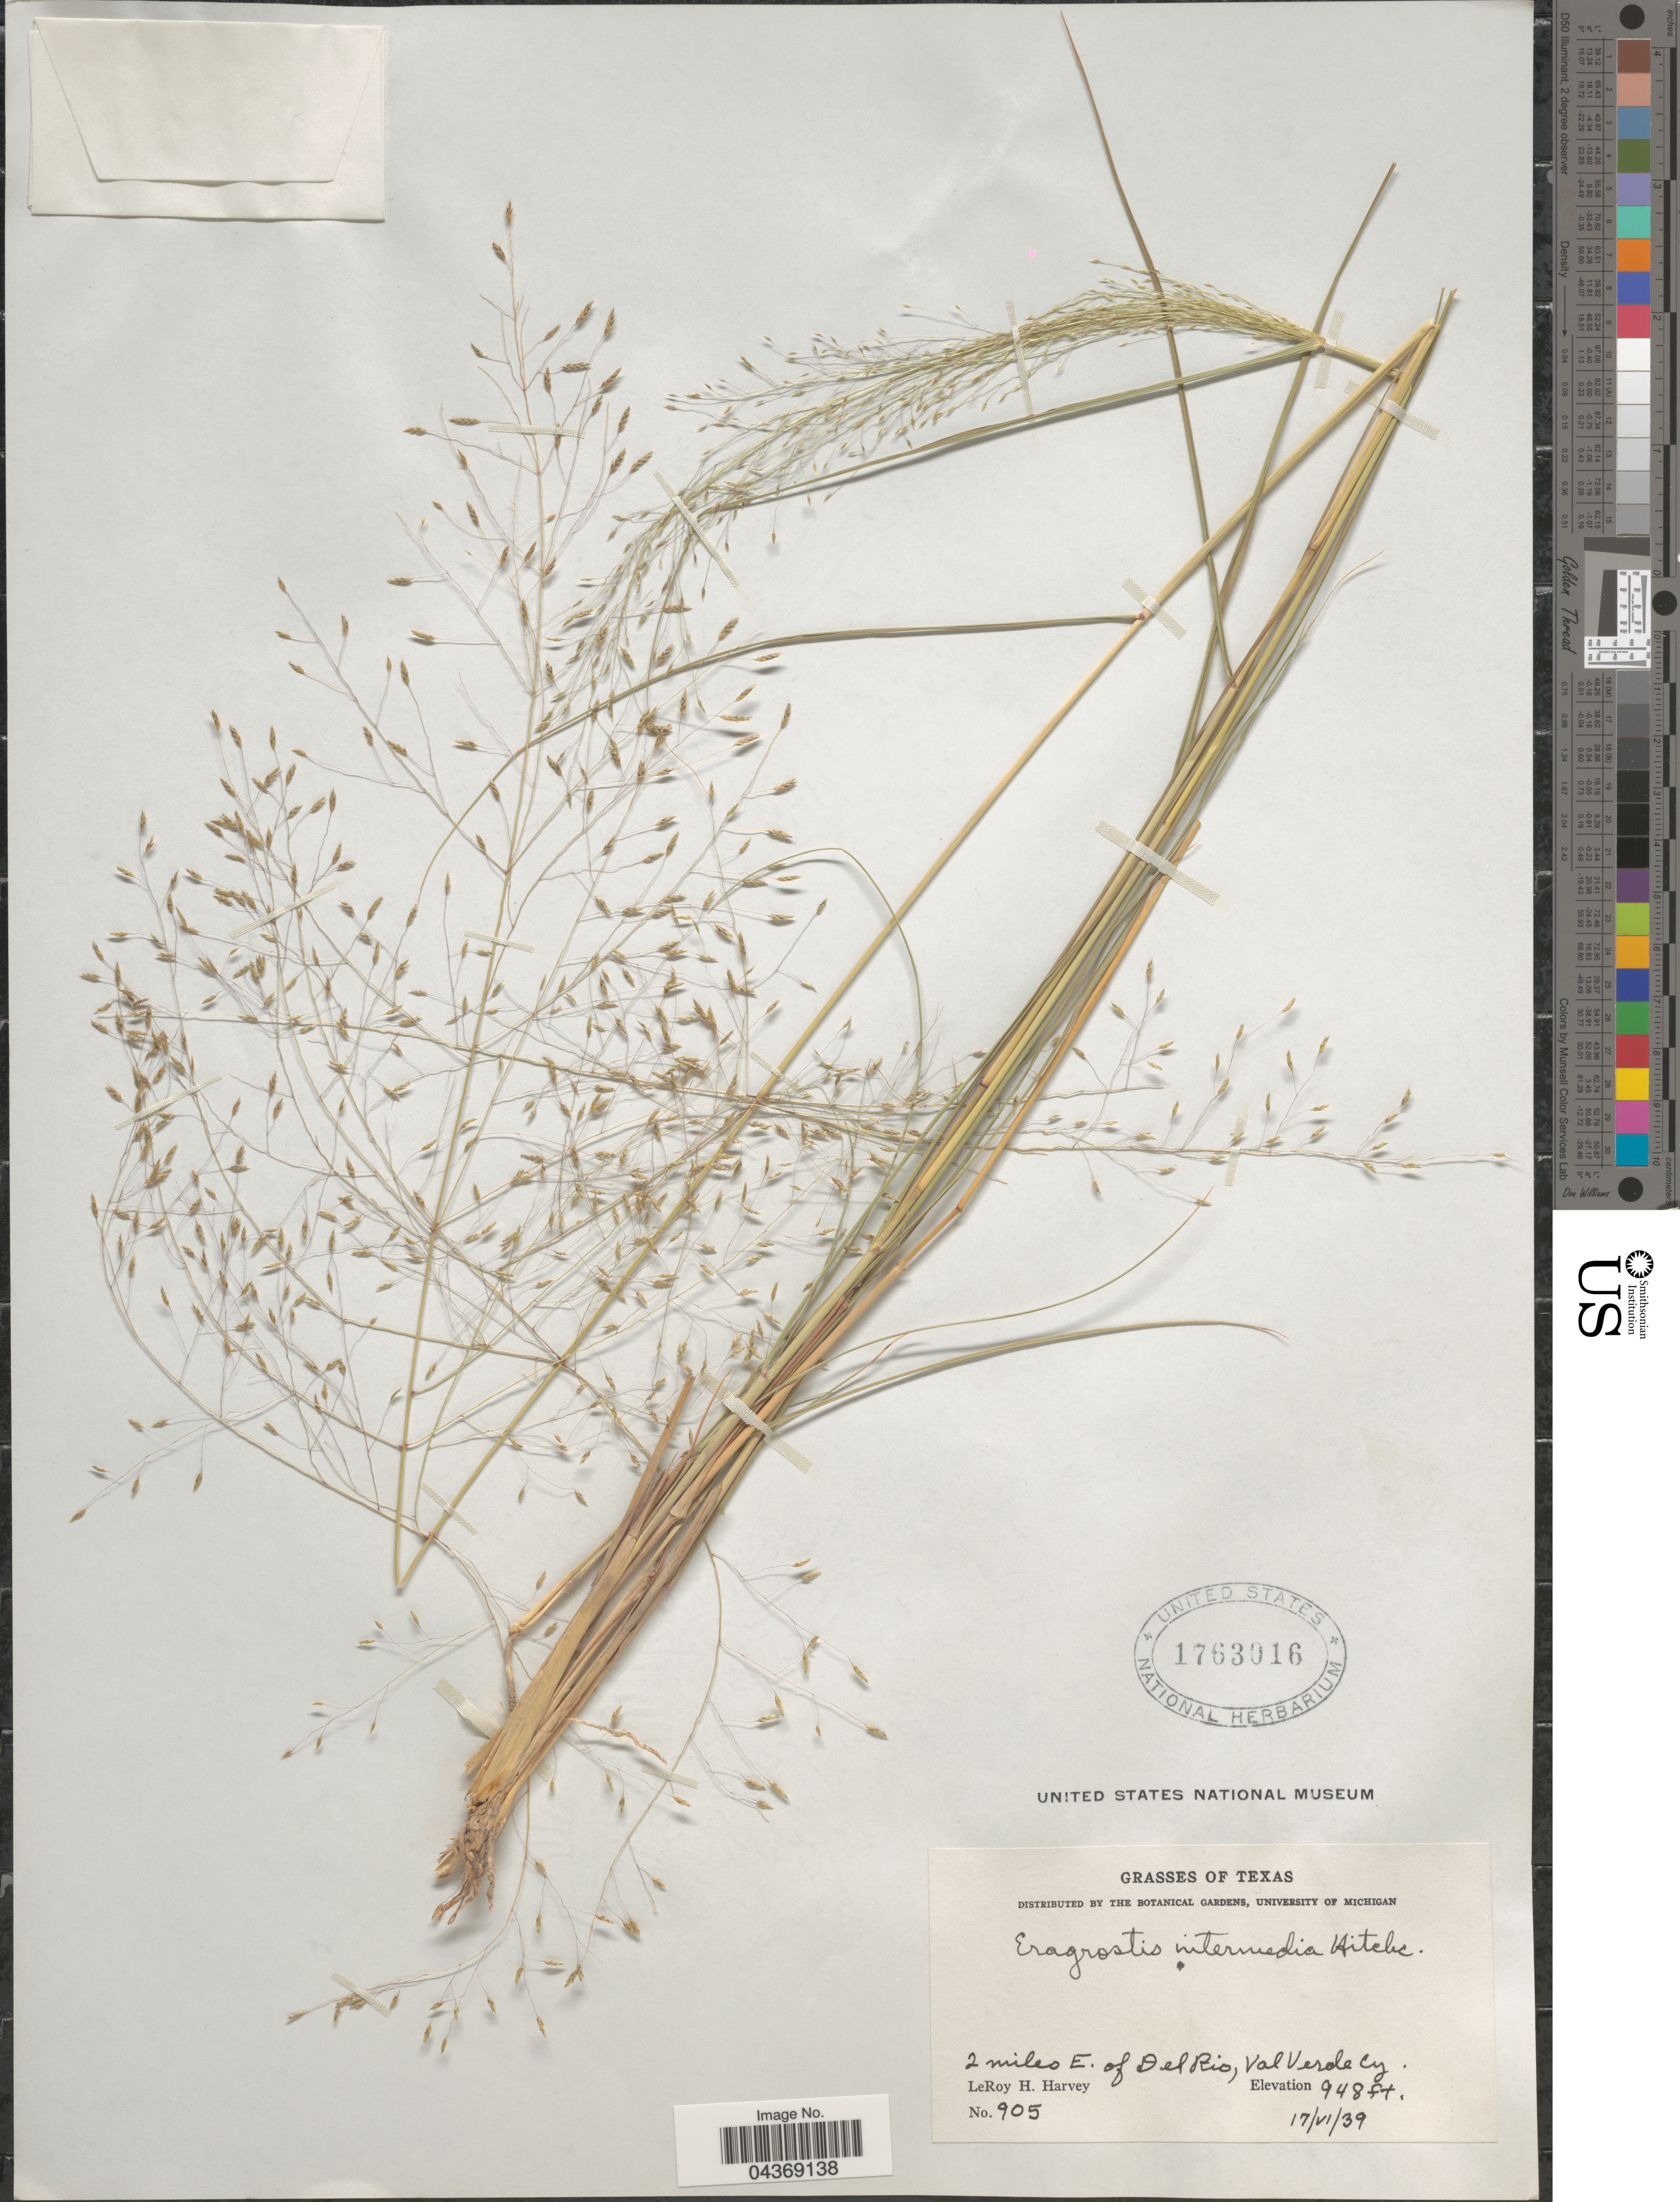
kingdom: Plantae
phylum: Tracheophyta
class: Liliopsida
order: Poales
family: Poaceae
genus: Eragrostis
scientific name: Eragrostis intermedia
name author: Hitchc.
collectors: L. H. Harvey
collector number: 905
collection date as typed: Transcribed d/m/y: 17/6/39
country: United States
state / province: Texas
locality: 2 miles E. of Del Rio, Val Verde Cy.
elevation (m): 289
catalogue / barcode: US 1763016